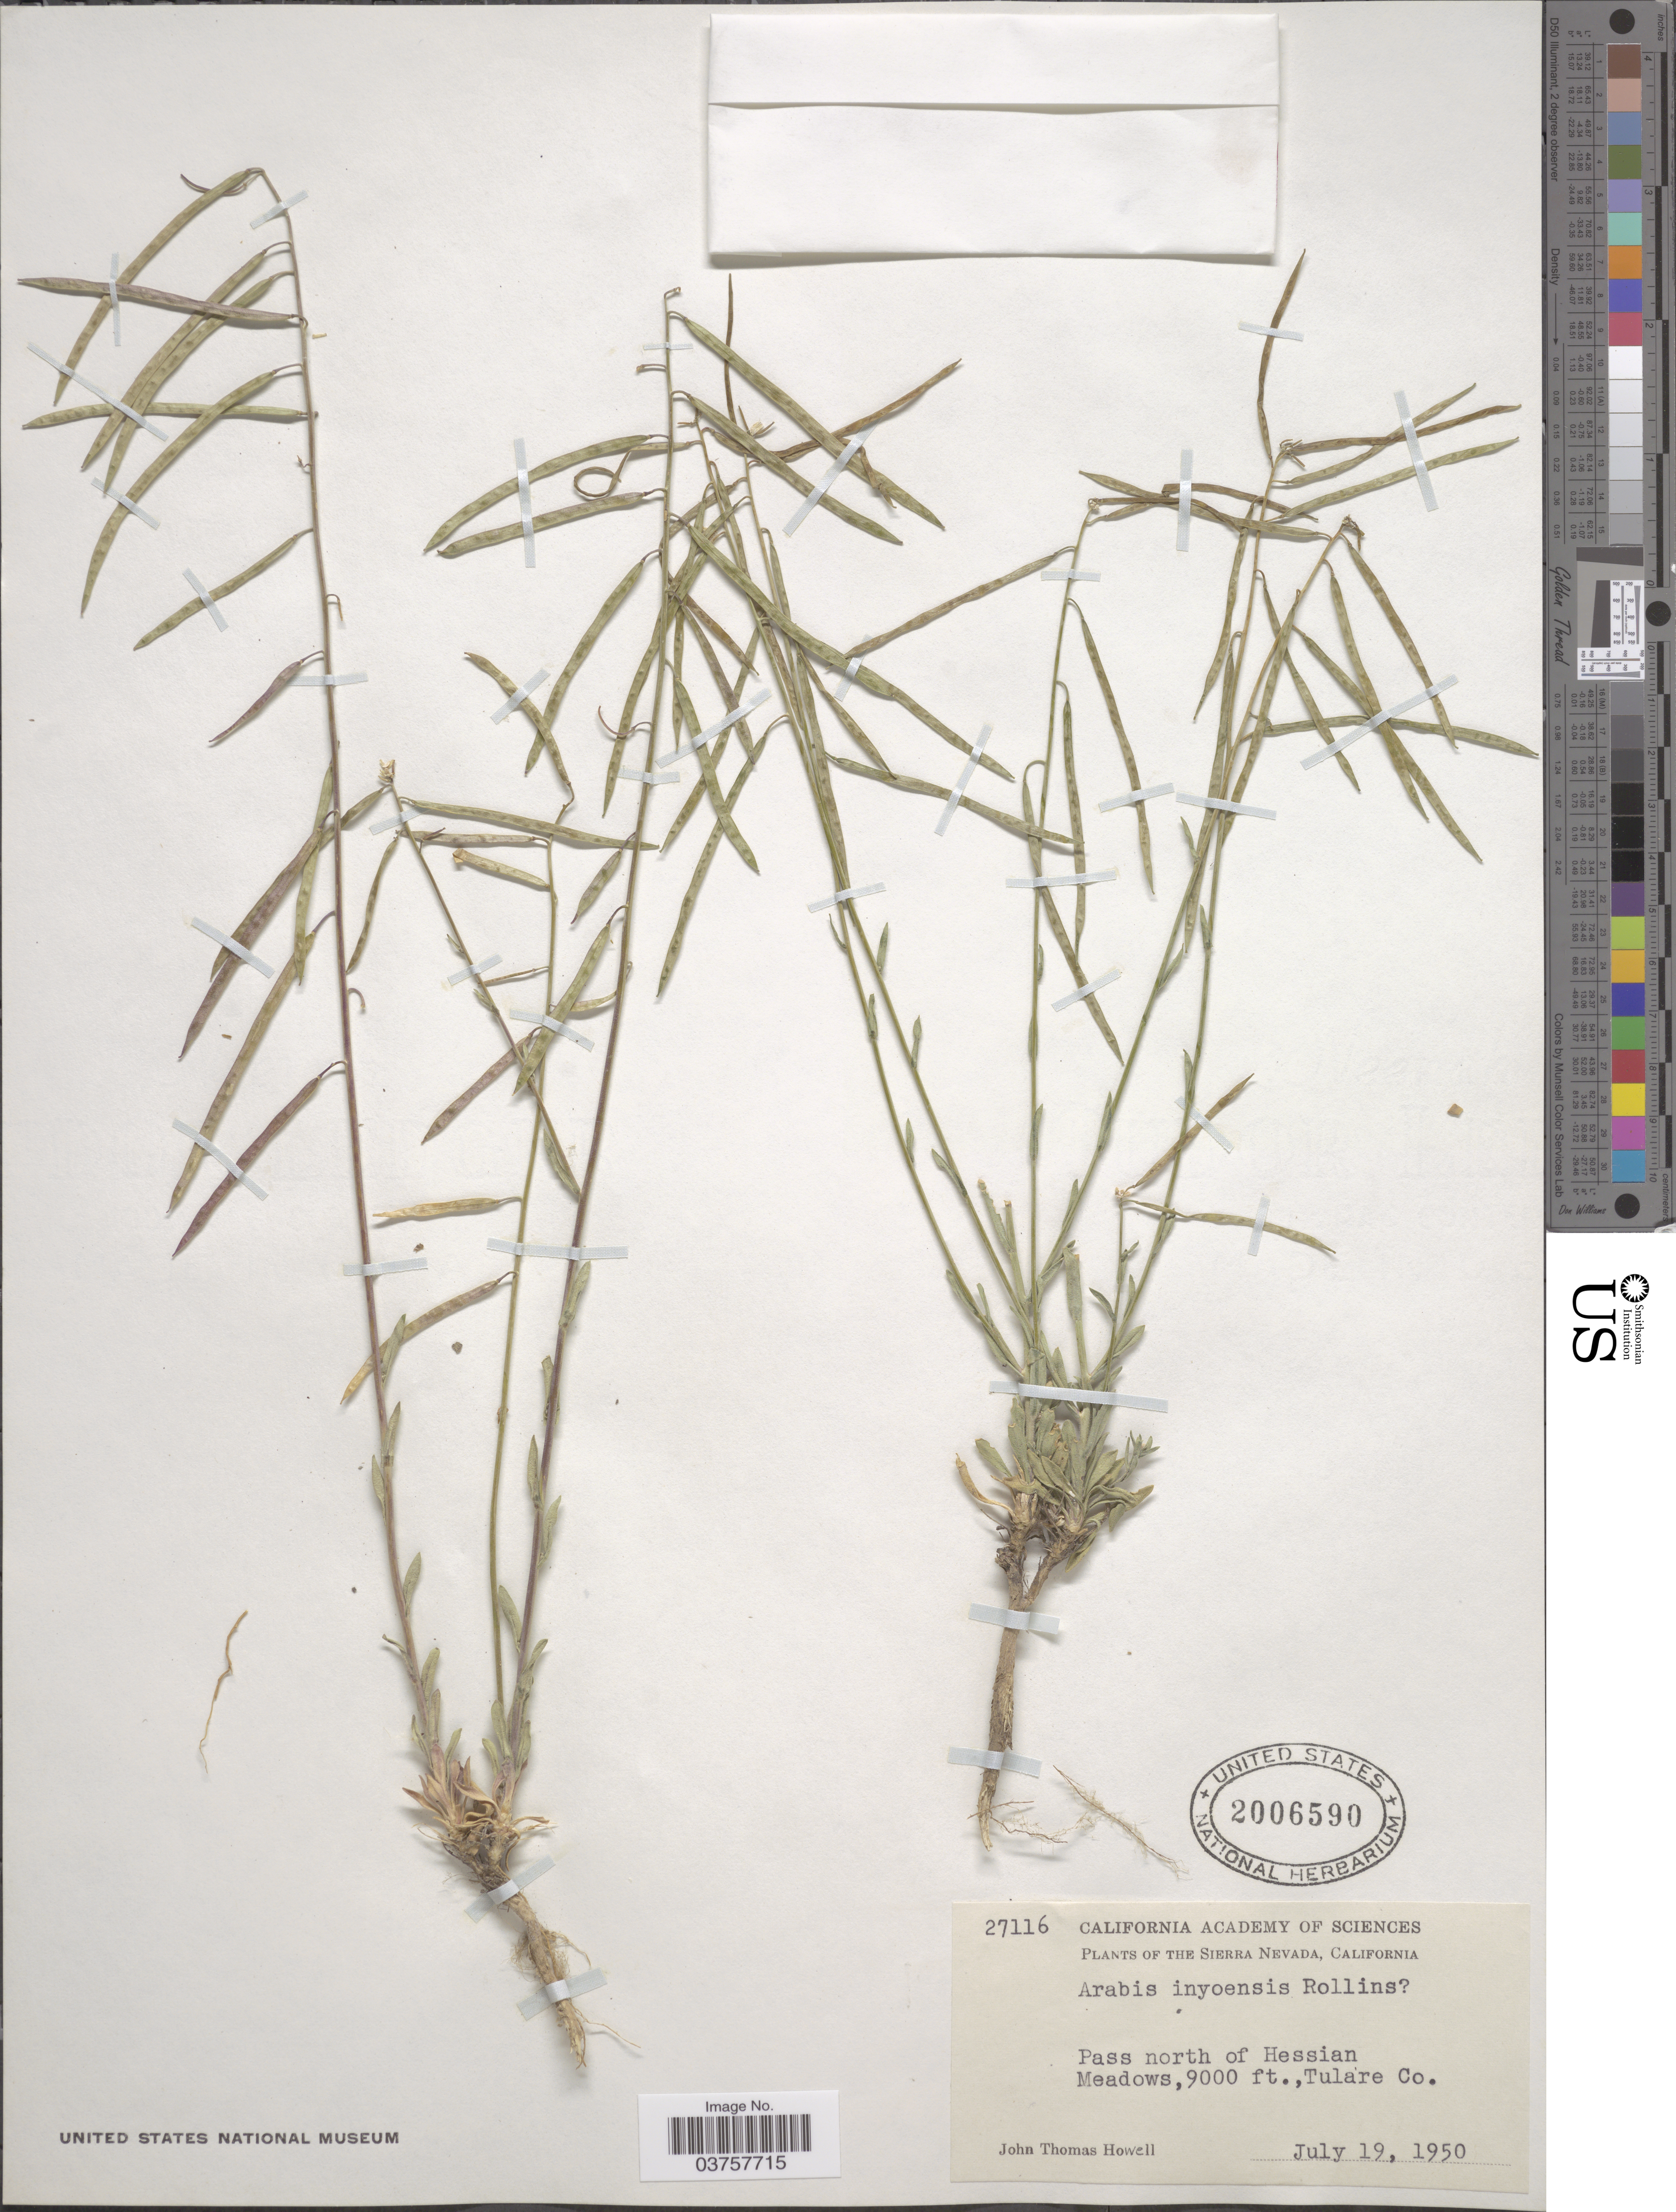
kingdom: Plantae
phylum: Tracheophyta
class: Magnoliopsida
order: Brassicales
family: Brassicaceae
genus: Arabis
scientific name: Arabis inyoensis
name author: Rollins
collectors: J. T. Howell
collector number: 27116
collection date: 1950-07-19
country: United States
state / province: California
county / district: Tulare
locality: The Sierra Nevada. Pass north of Hessian Meadows, Tulare Co.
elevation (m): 2743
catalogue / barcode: US 2006590